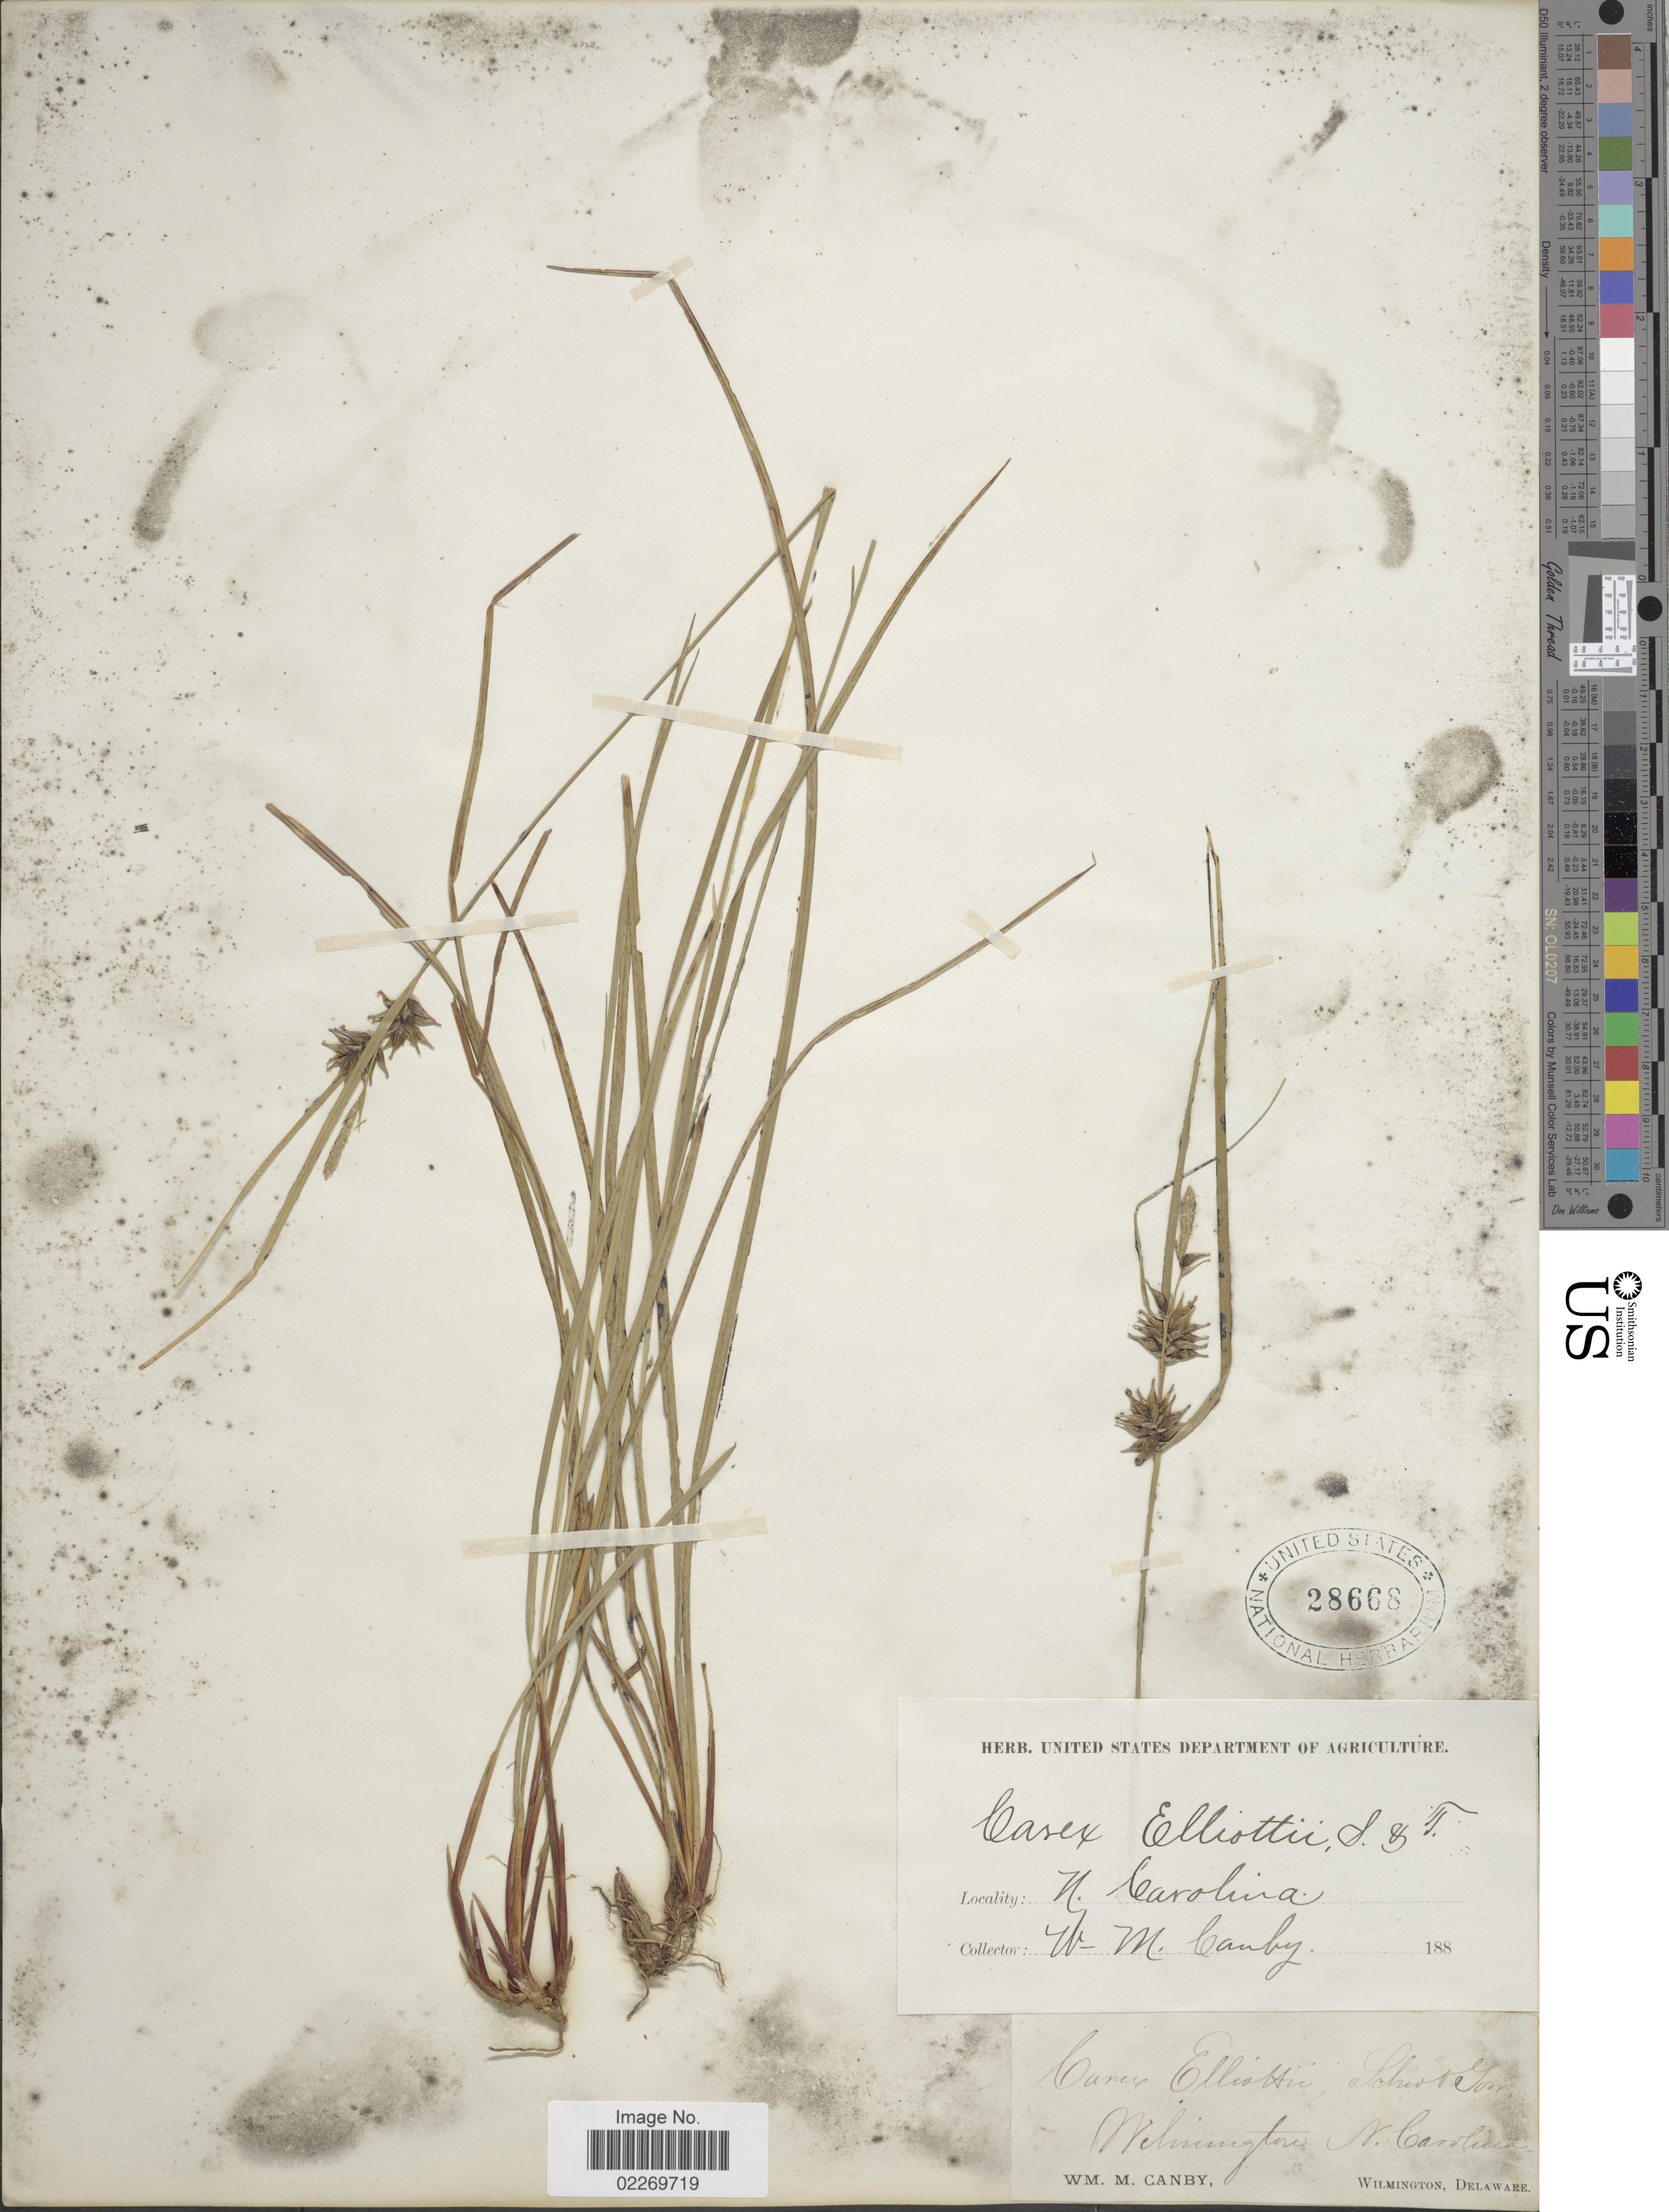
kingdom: Plantae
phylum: Tracheophyta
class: Liliopsida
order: Poales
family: Cyperaceae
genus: Carex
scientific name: Carex elliottii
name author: Schwein. & Torr.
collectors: W. M. Canby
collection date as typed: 188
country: United States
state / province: North Carolina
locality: Wilmington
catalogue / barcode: US 28668